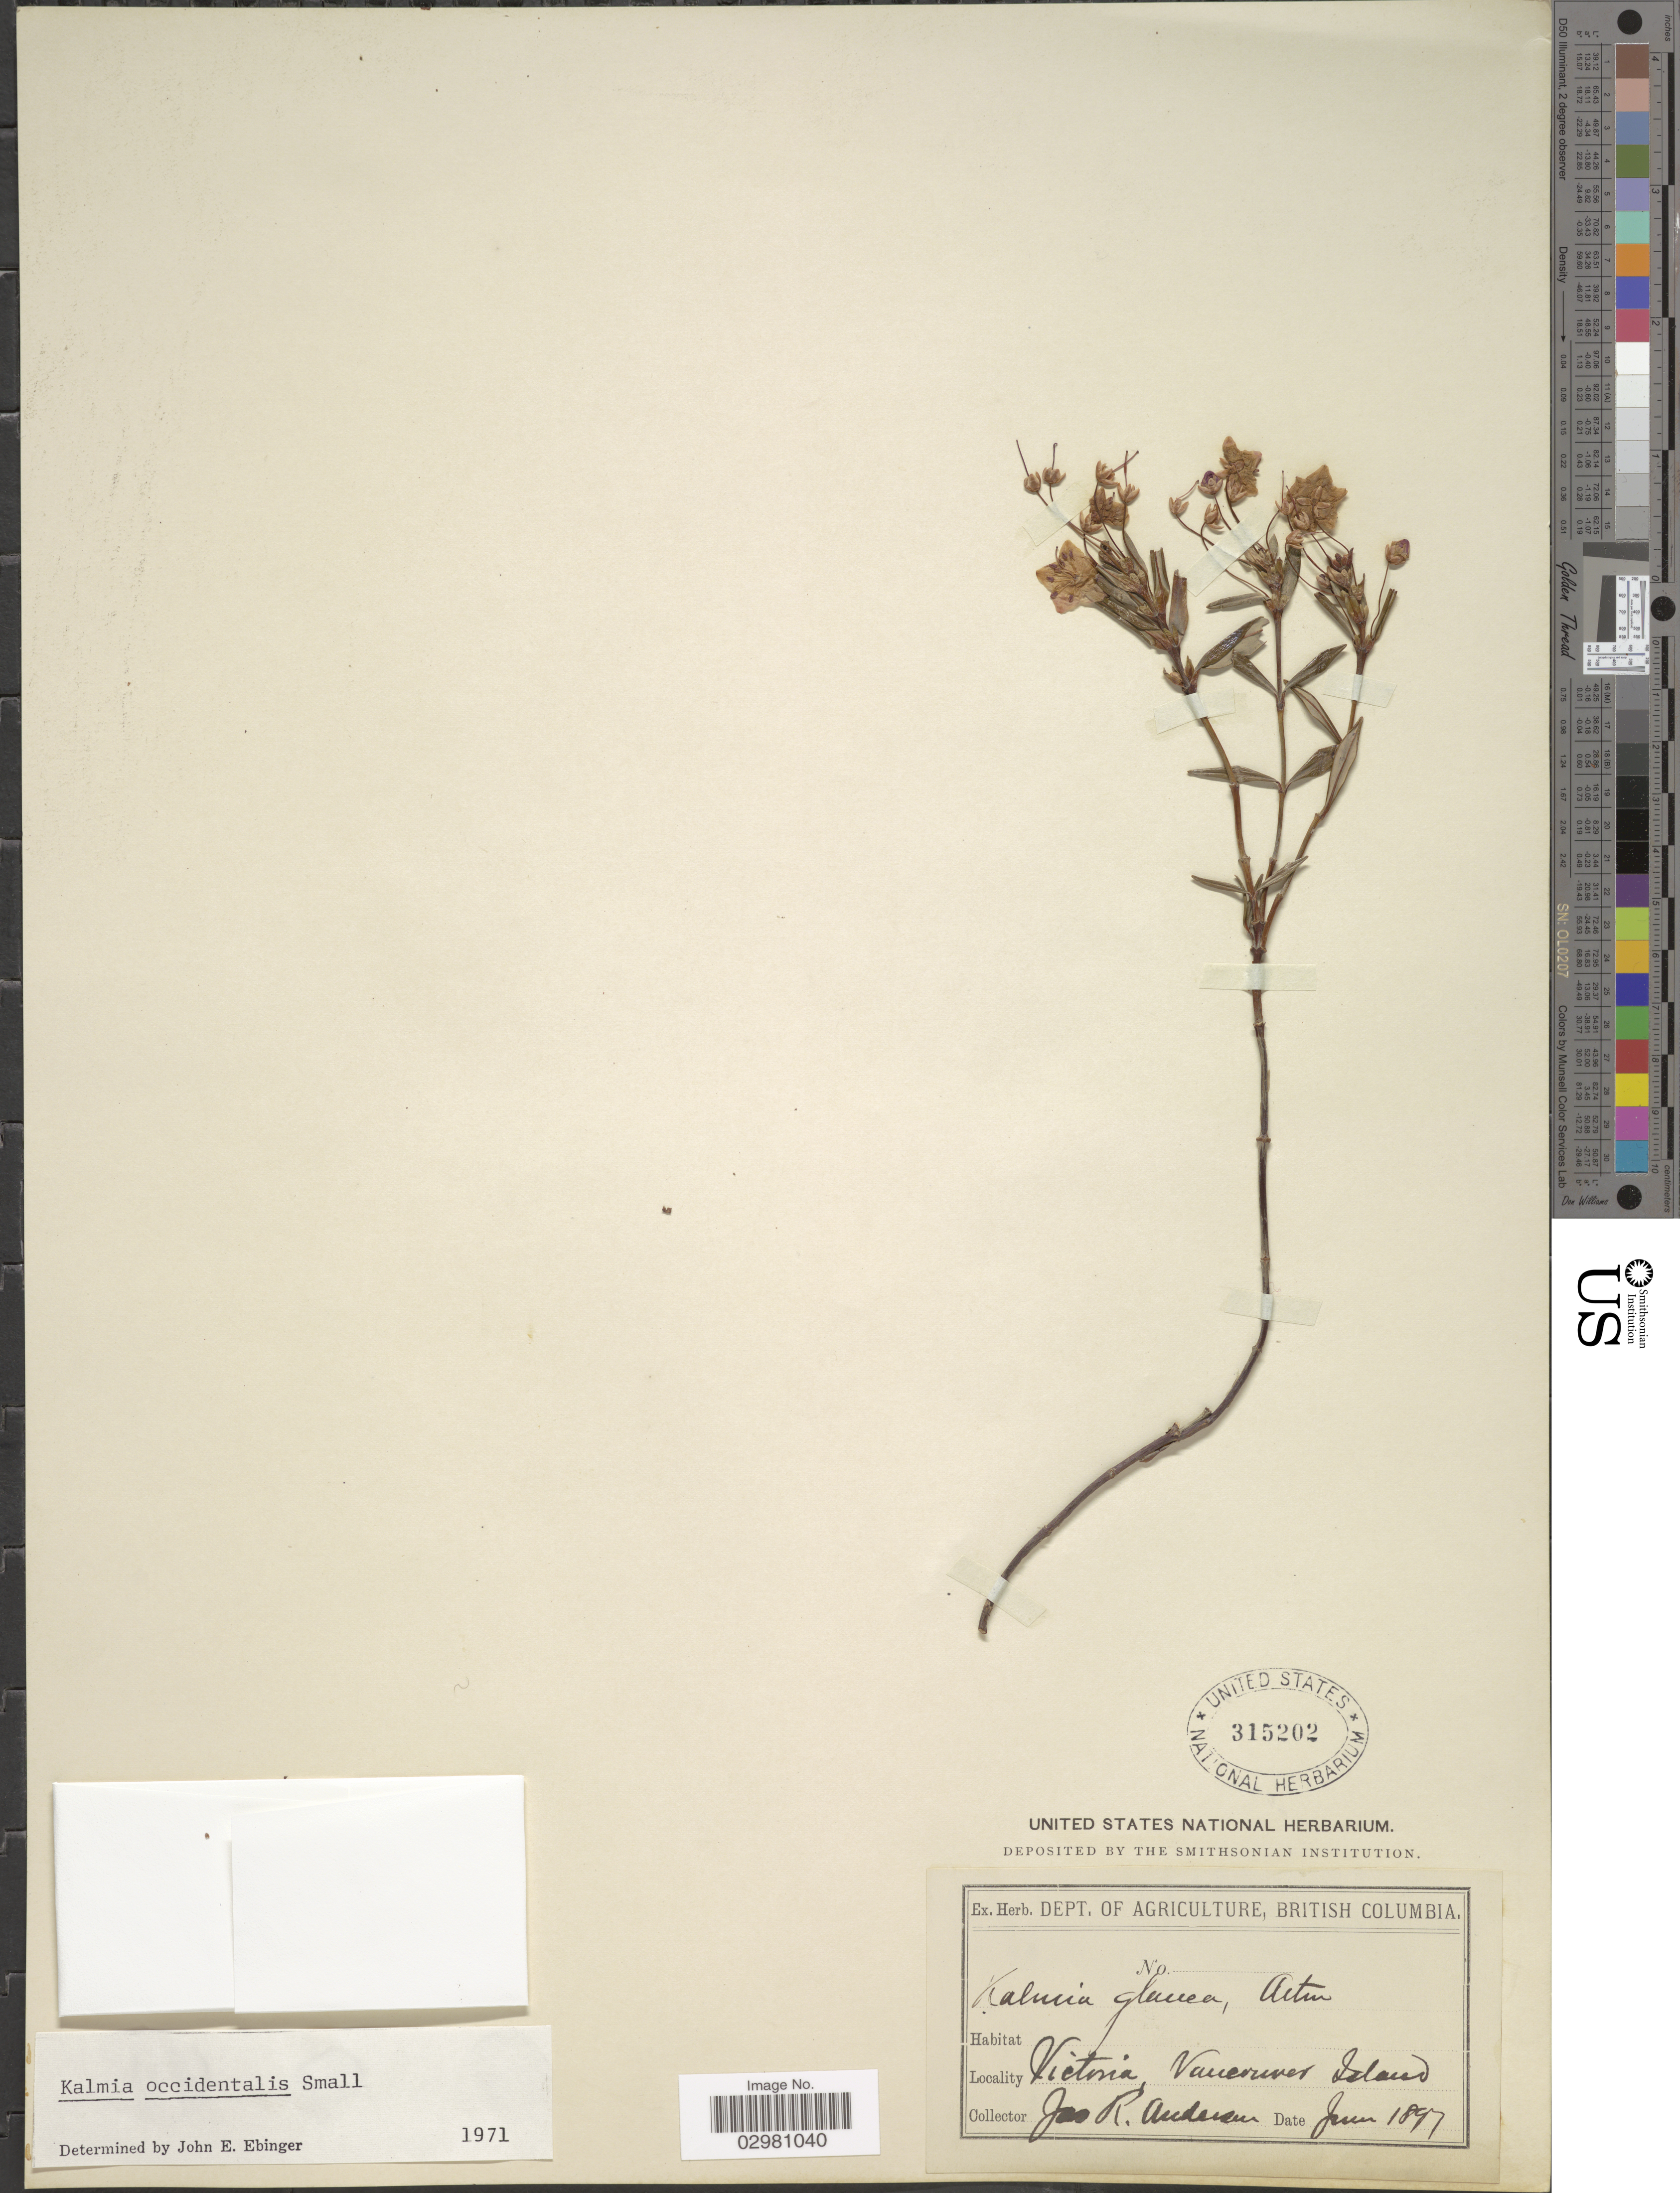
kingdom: Plantae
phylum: Tracheophyta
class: Magnoliopsida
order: Ericales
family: Ericaceae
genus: Kalmia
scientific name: Kalmia microphylla var. occidentalis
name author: (Small) Ebinger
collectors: J. R. Anderson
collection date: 1897-06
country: Canada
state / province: British Columbia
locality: Victoria, Vancouver Island.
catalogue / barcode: US 315202